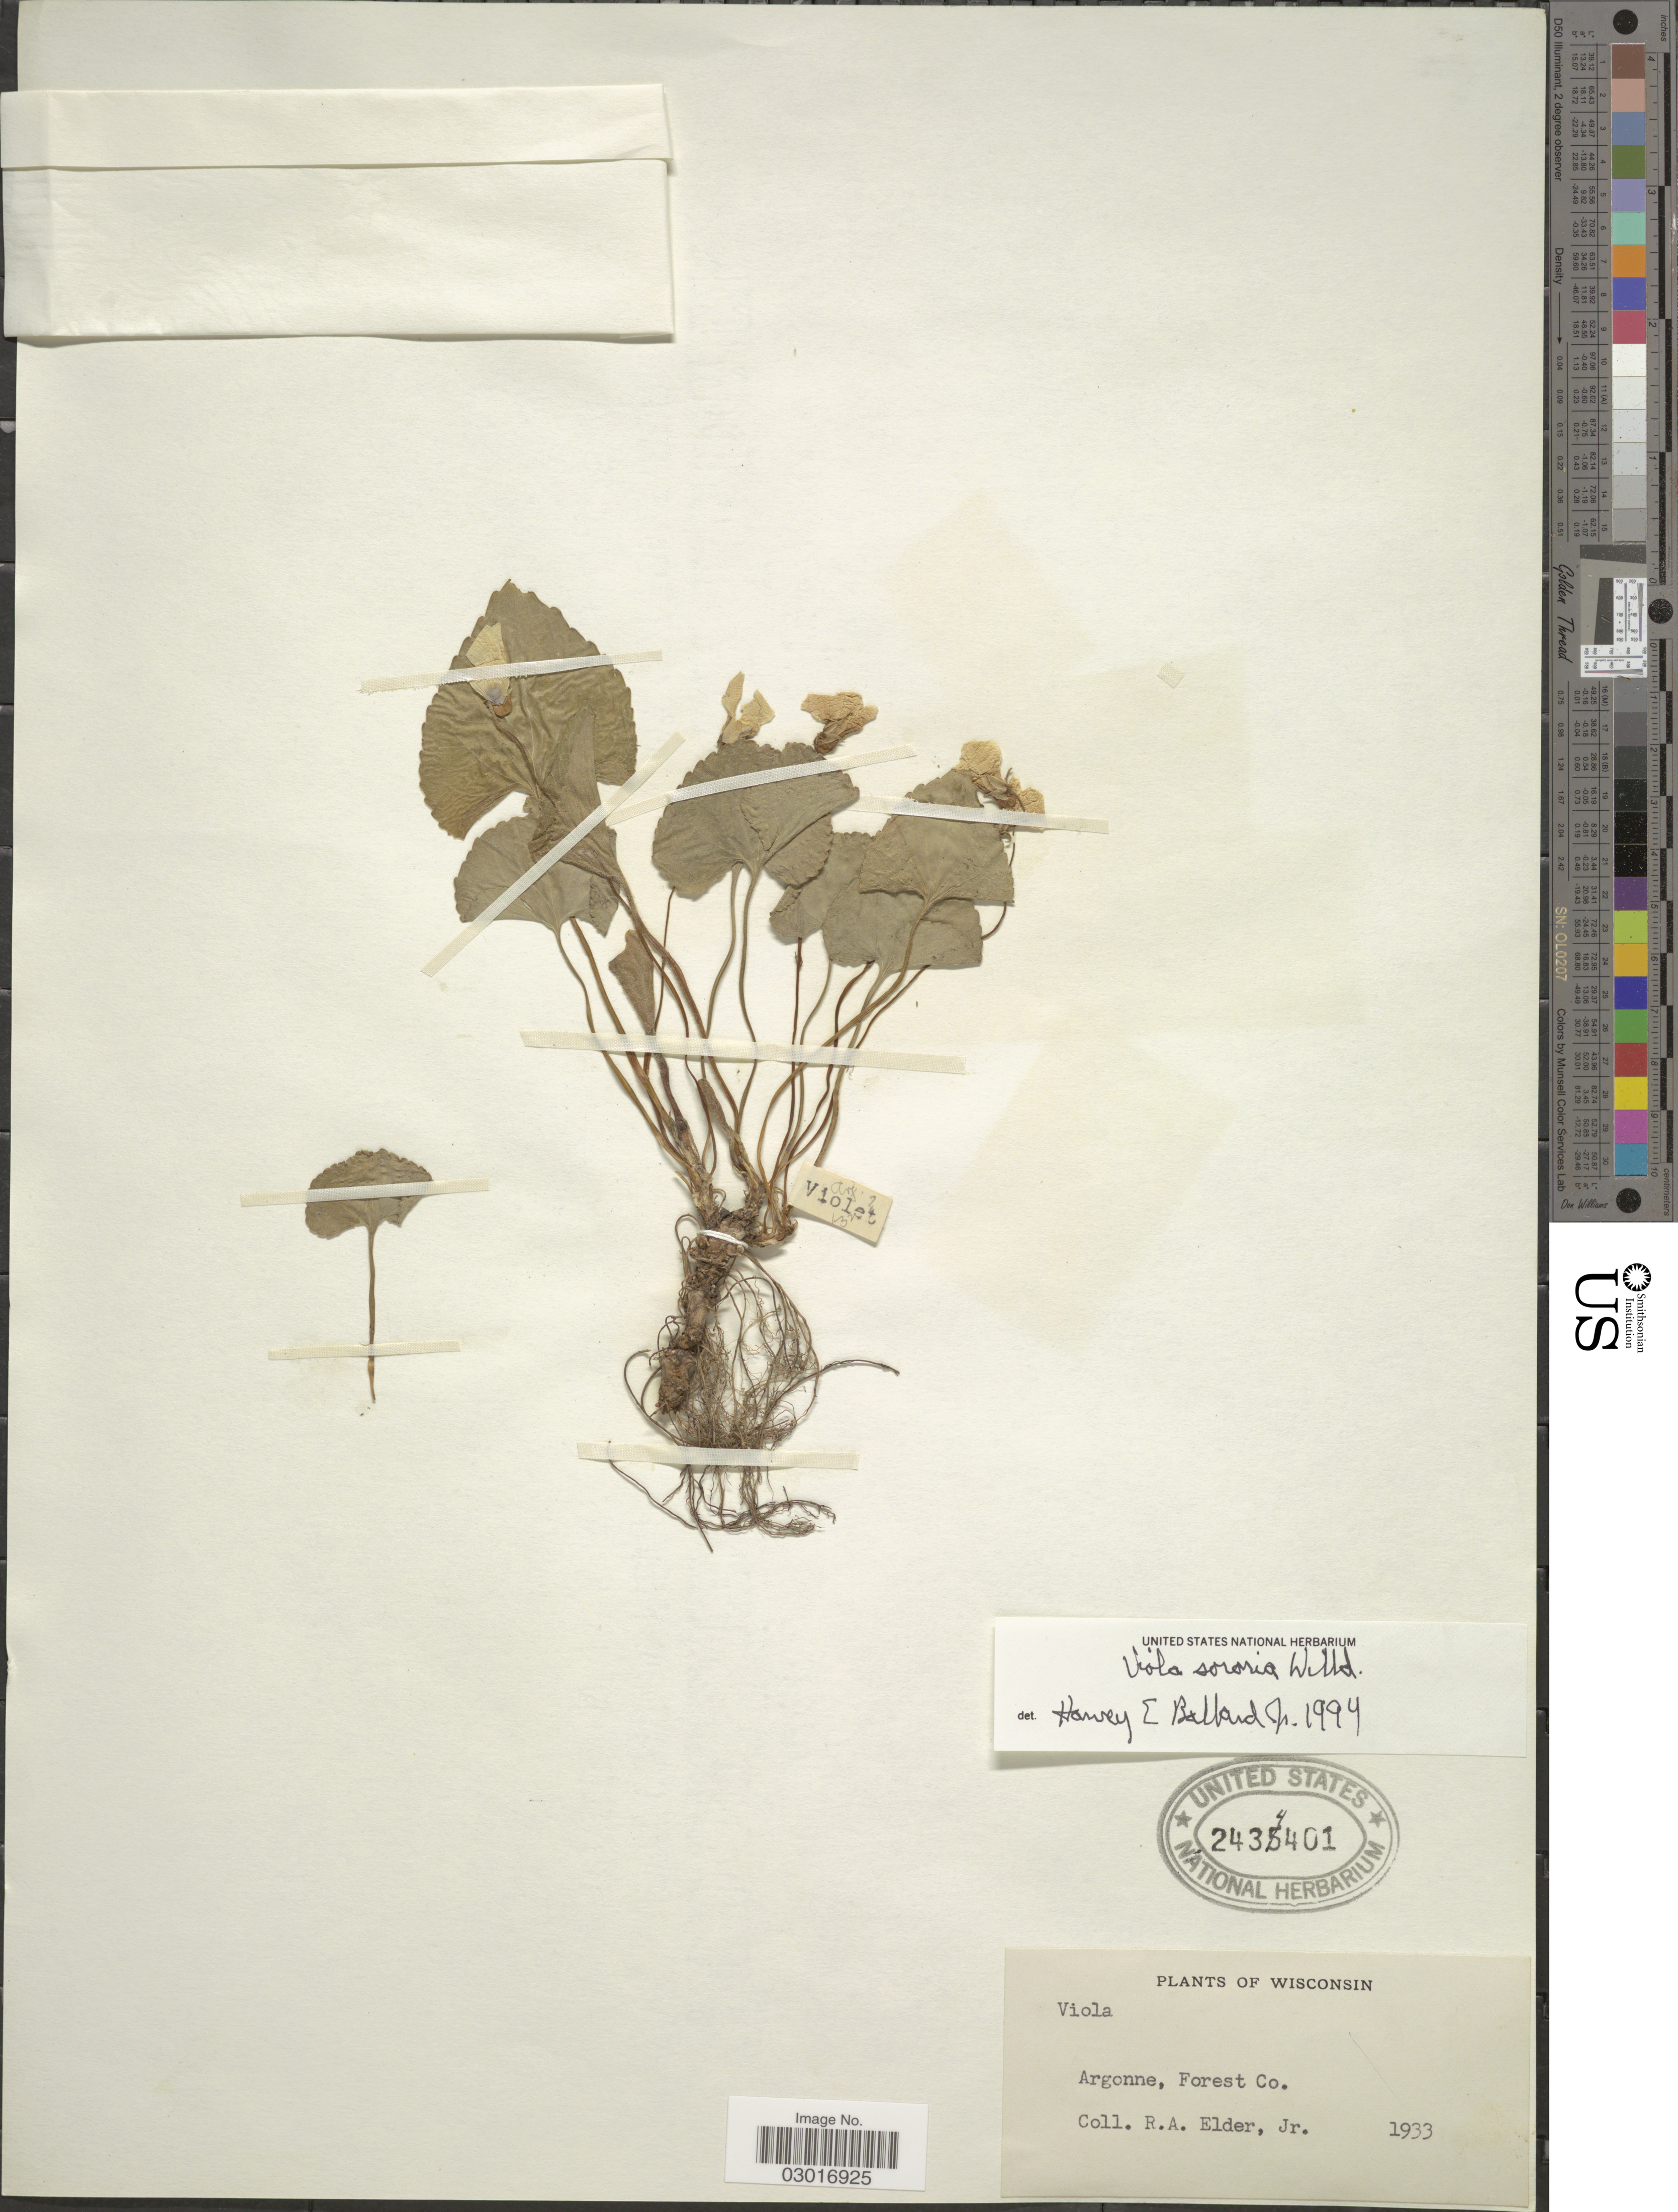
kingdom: Plantae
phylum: Tracheophyta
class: Magnoliopsida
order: Malpighiales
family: Violaceae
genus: Viola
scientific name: Viola sororia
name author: Willd.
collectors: R. Elder Jr.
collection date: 1933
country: United States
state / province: Wisconsin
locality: Argonne, Forest Co.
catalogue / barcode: US 2434401